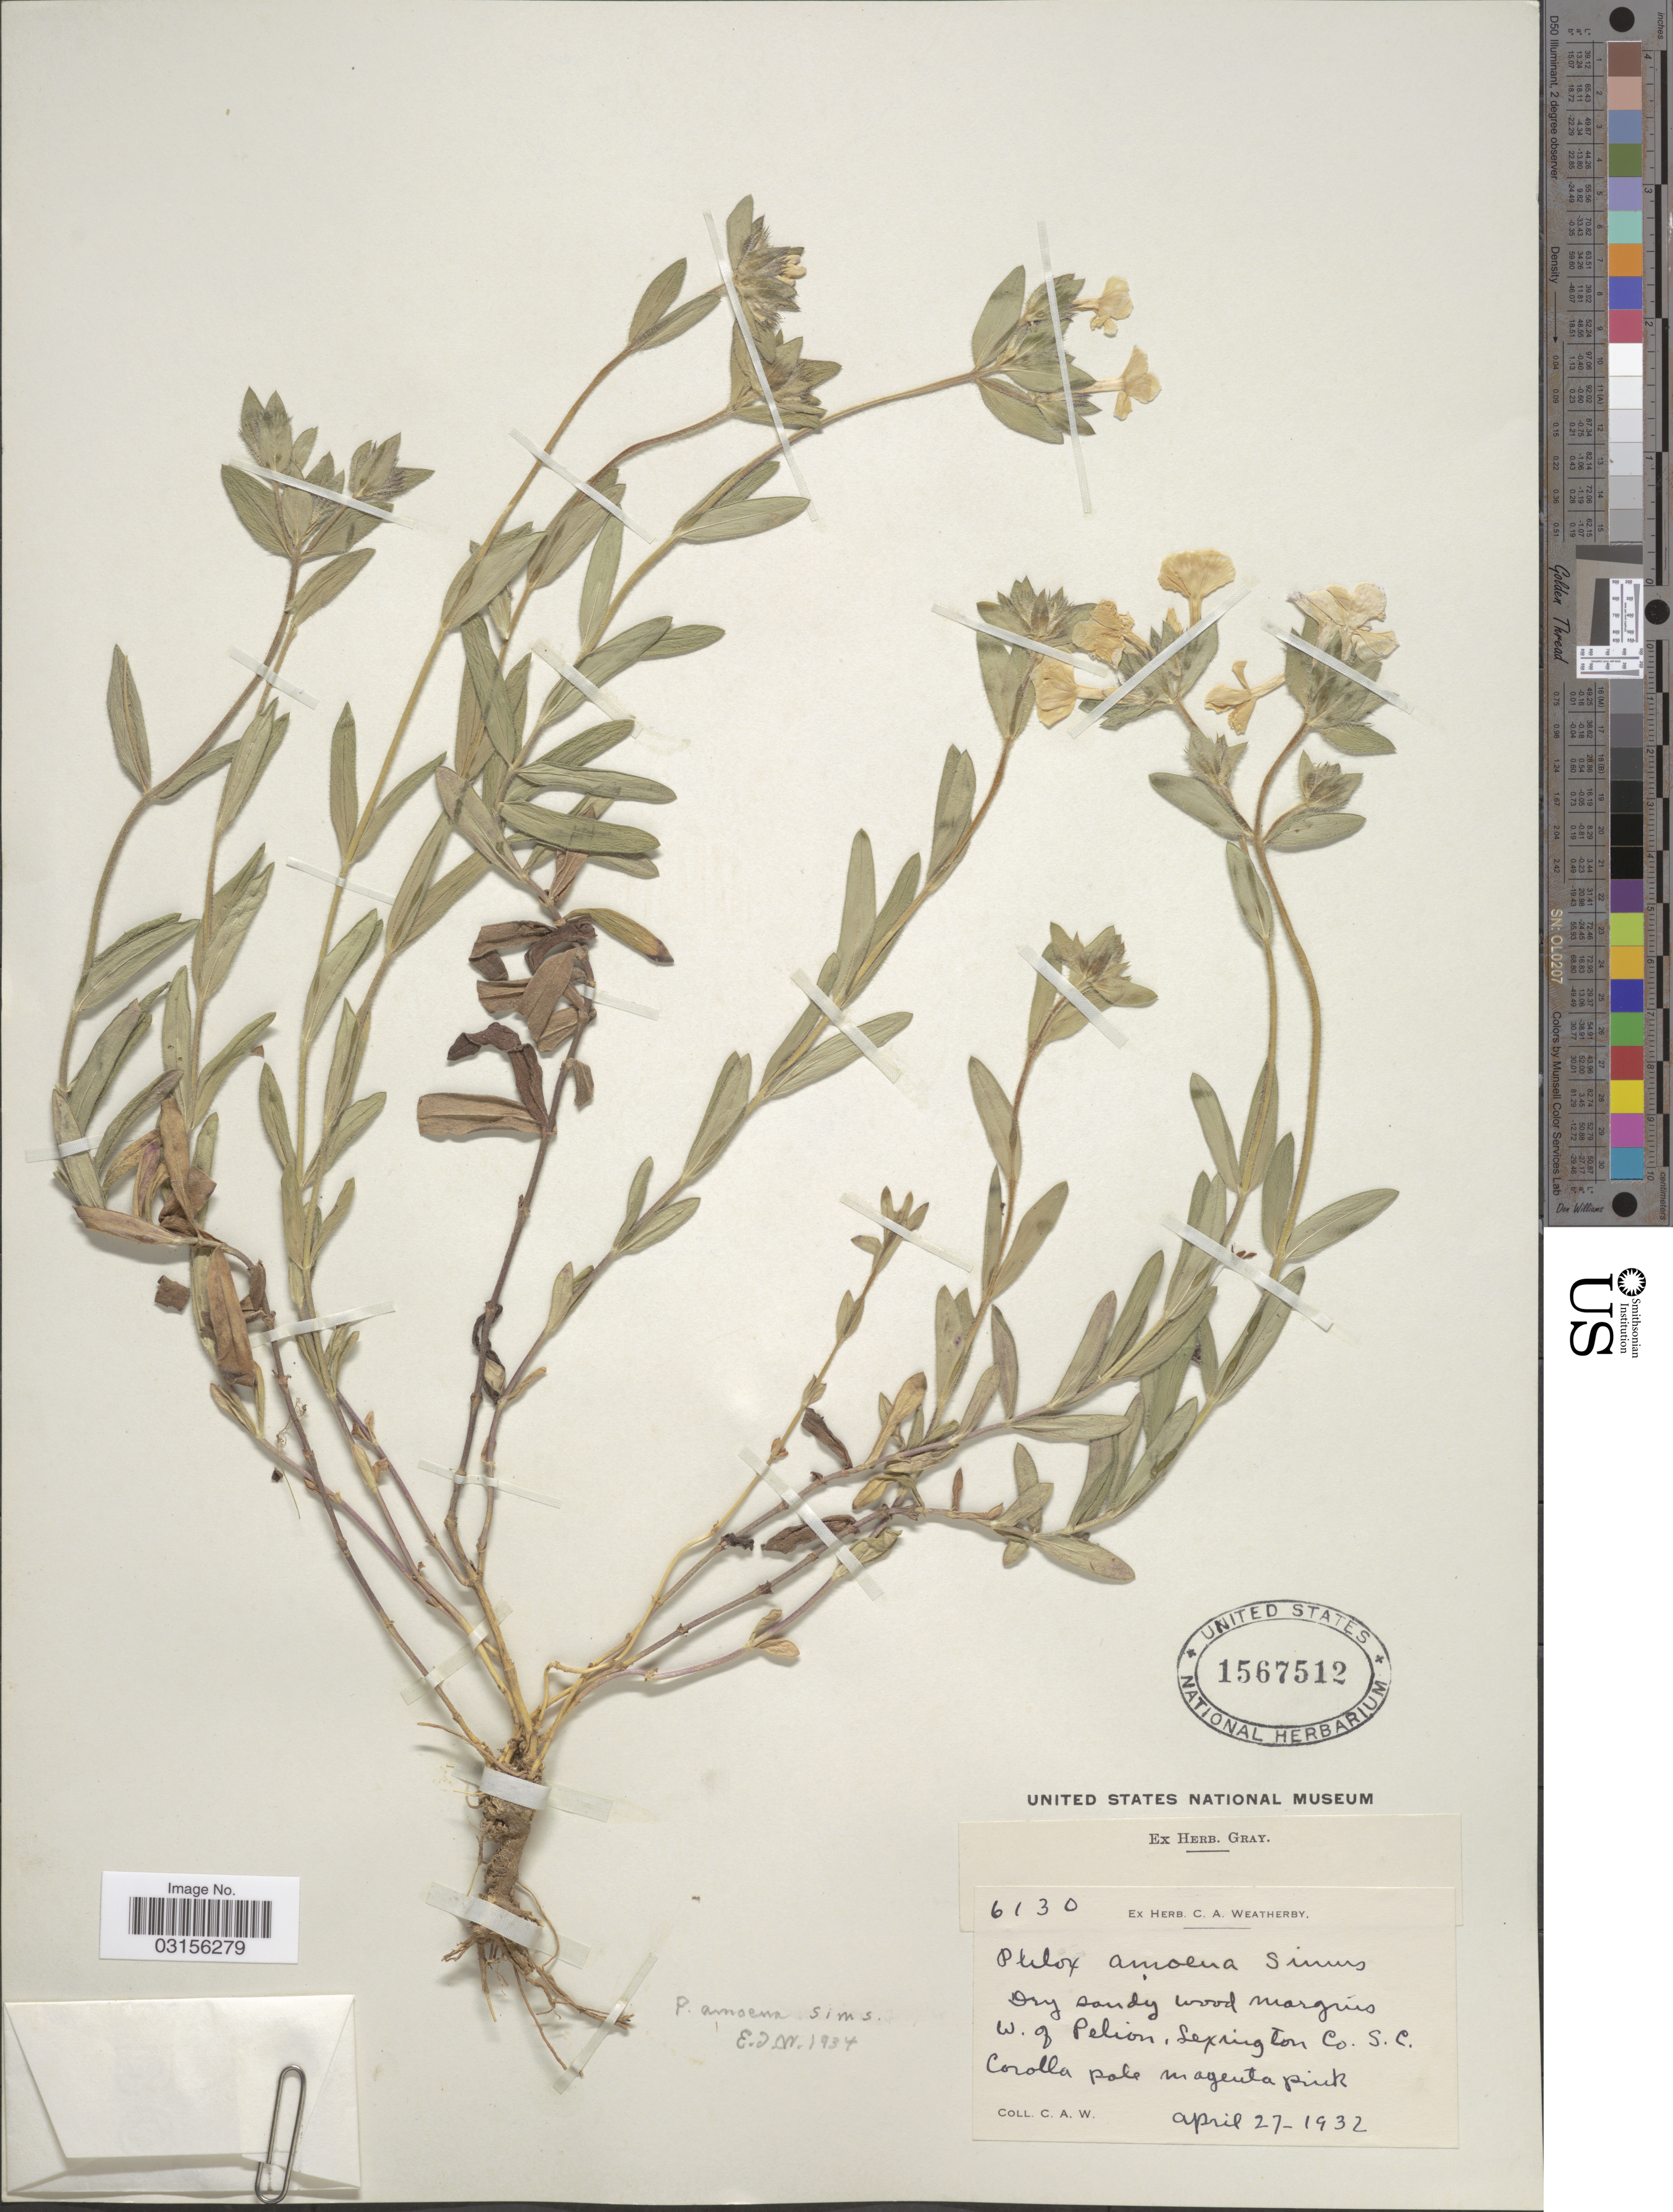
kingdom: Plantae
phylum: Tracheophyta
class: Magnoliopsida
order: Ericales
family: Polemoniaceae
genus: Phlox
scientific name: Phlox amoena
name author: Sims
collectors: C. A. Weatherby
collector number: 6130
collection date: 1932-04-27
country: United States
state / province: South Carolina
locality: W. of Pelion, Lexington Co. S.C.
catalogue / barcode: US 1567512